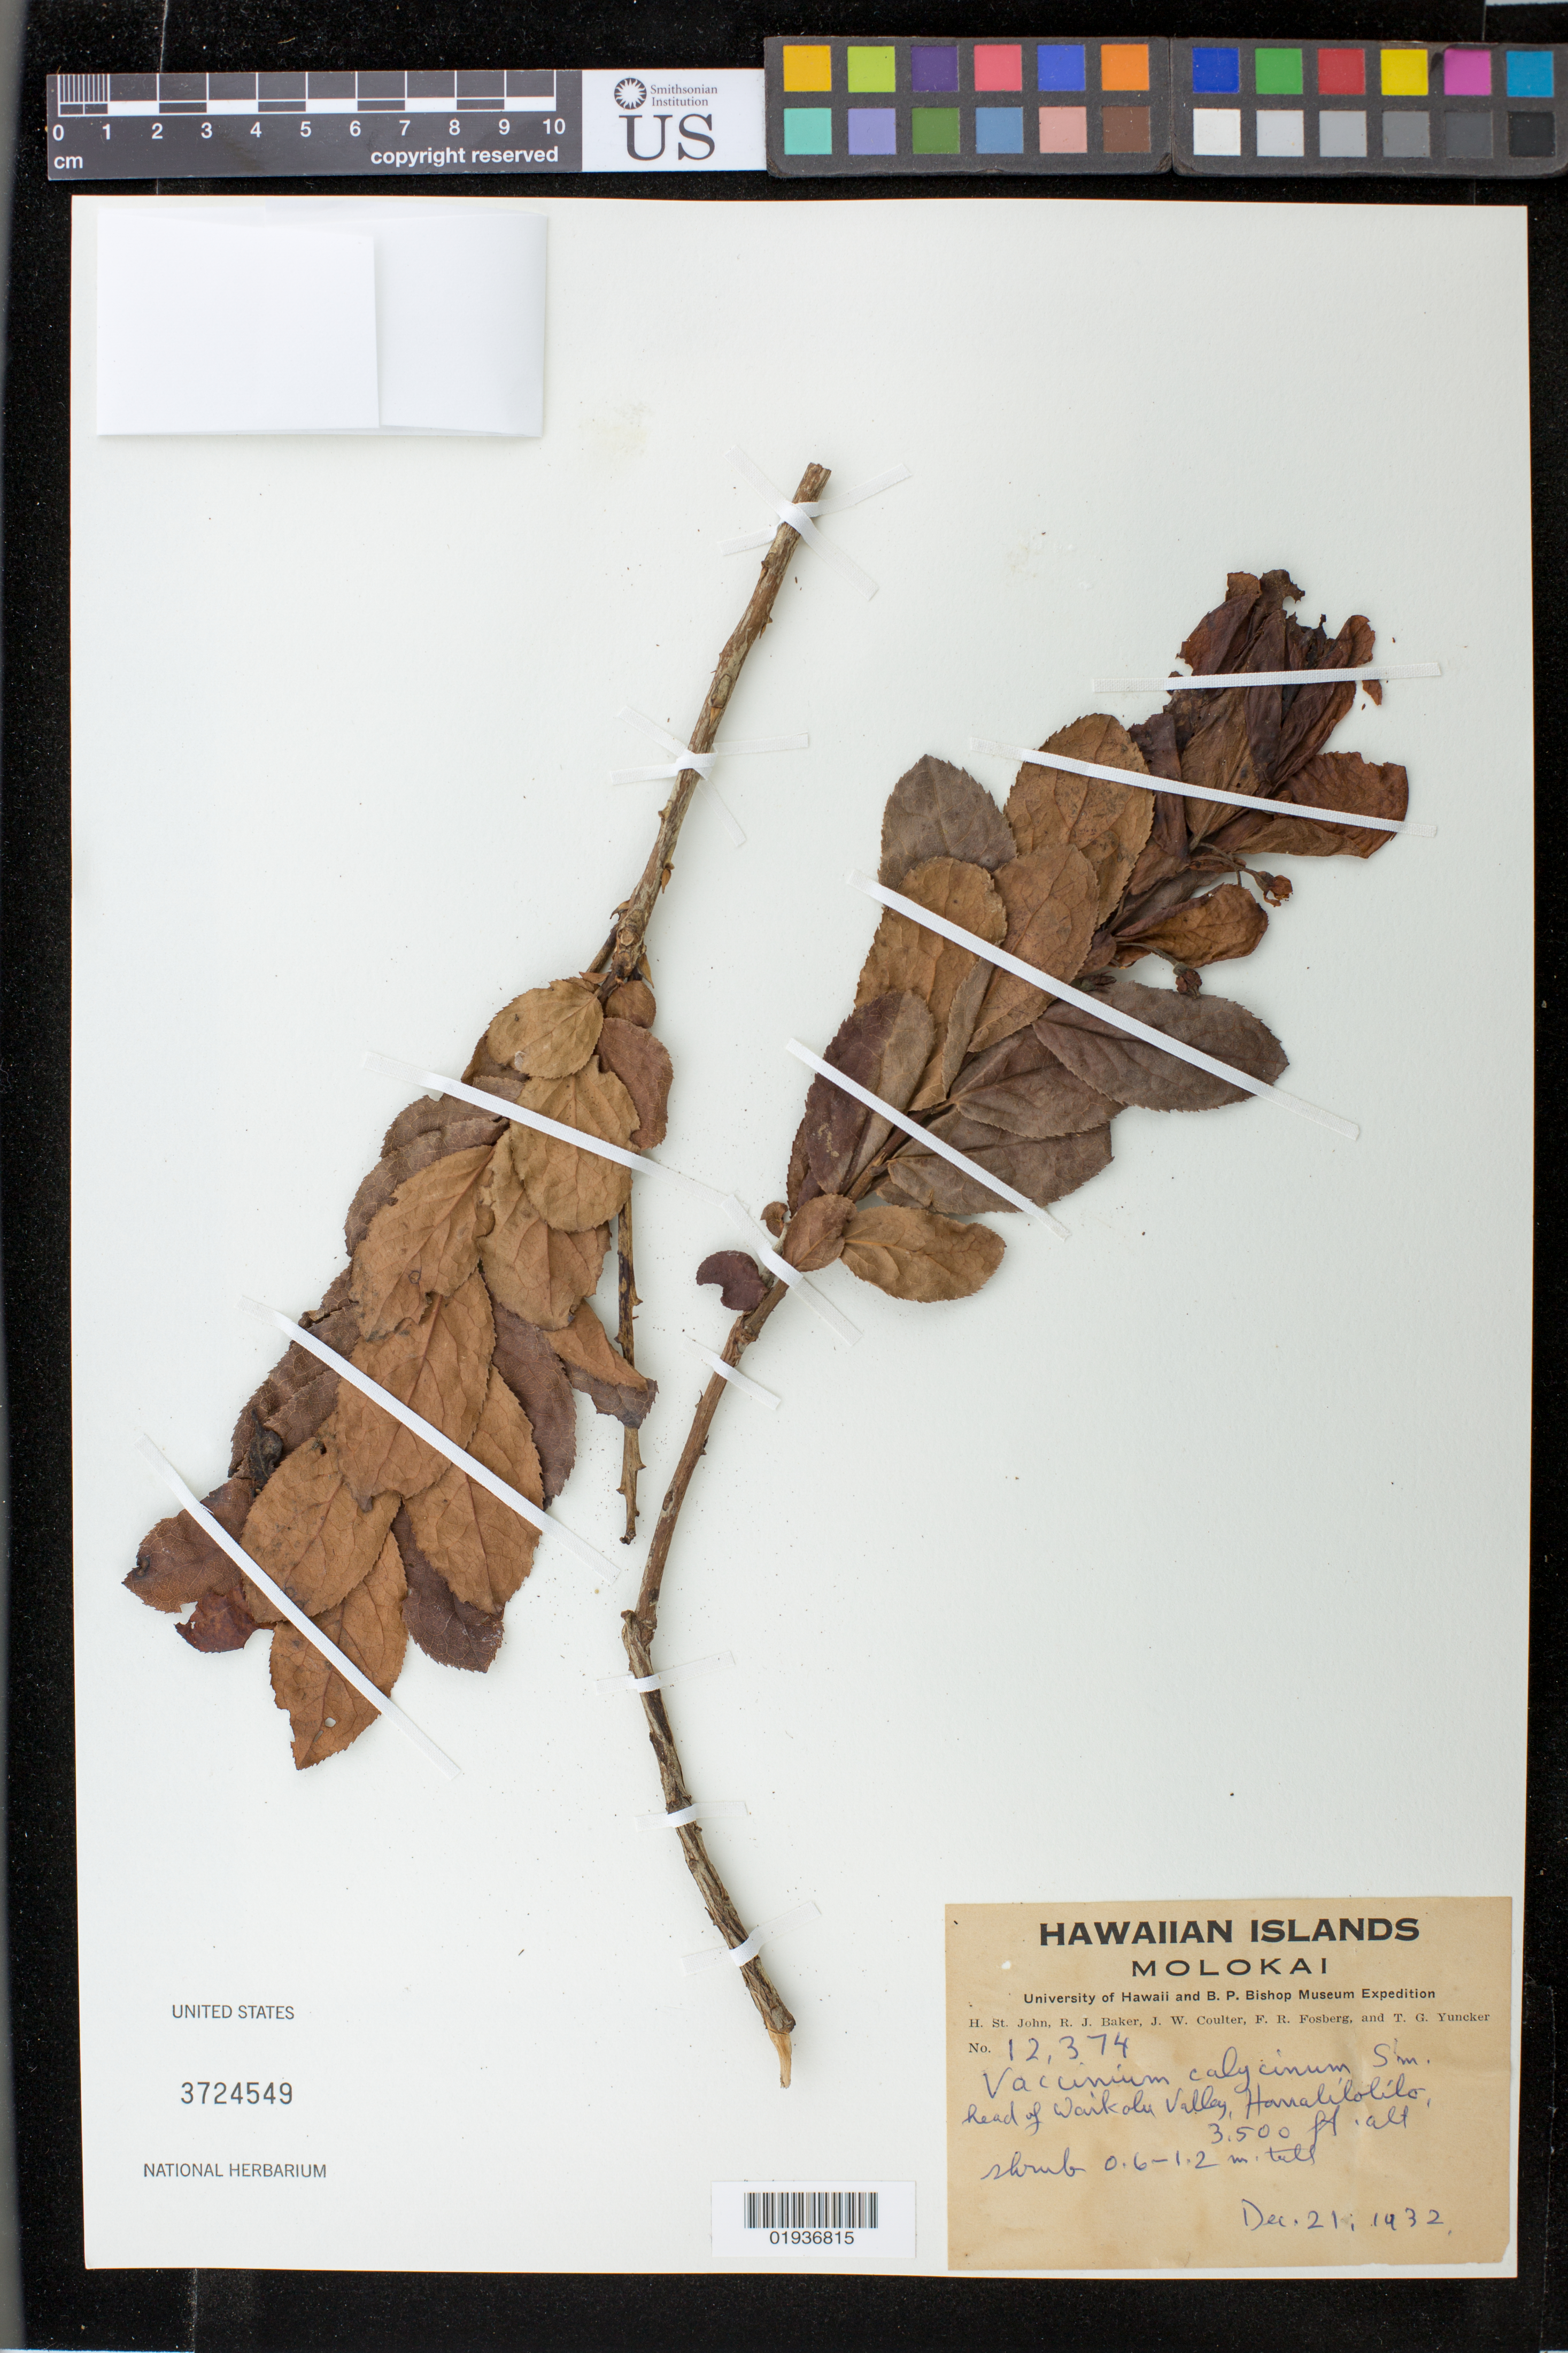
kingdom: Plantae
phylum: Tracheophyta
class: Magnoliopsida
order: Ericales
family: Ericaceae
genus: Vaccinium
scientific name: Vaccinium calycinum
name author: Sm.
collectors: H. St. John, R. J. Baker, J. W. Coulter, F. R. Fosberg & T. G. Yuncker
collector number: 12374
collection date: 1932-12-21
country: United States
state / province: Hawaii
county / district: Maui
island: Moloka'i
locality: Head of Waikola Valley, Hanalilolilo.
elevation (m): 1067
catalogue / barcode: US 3724549